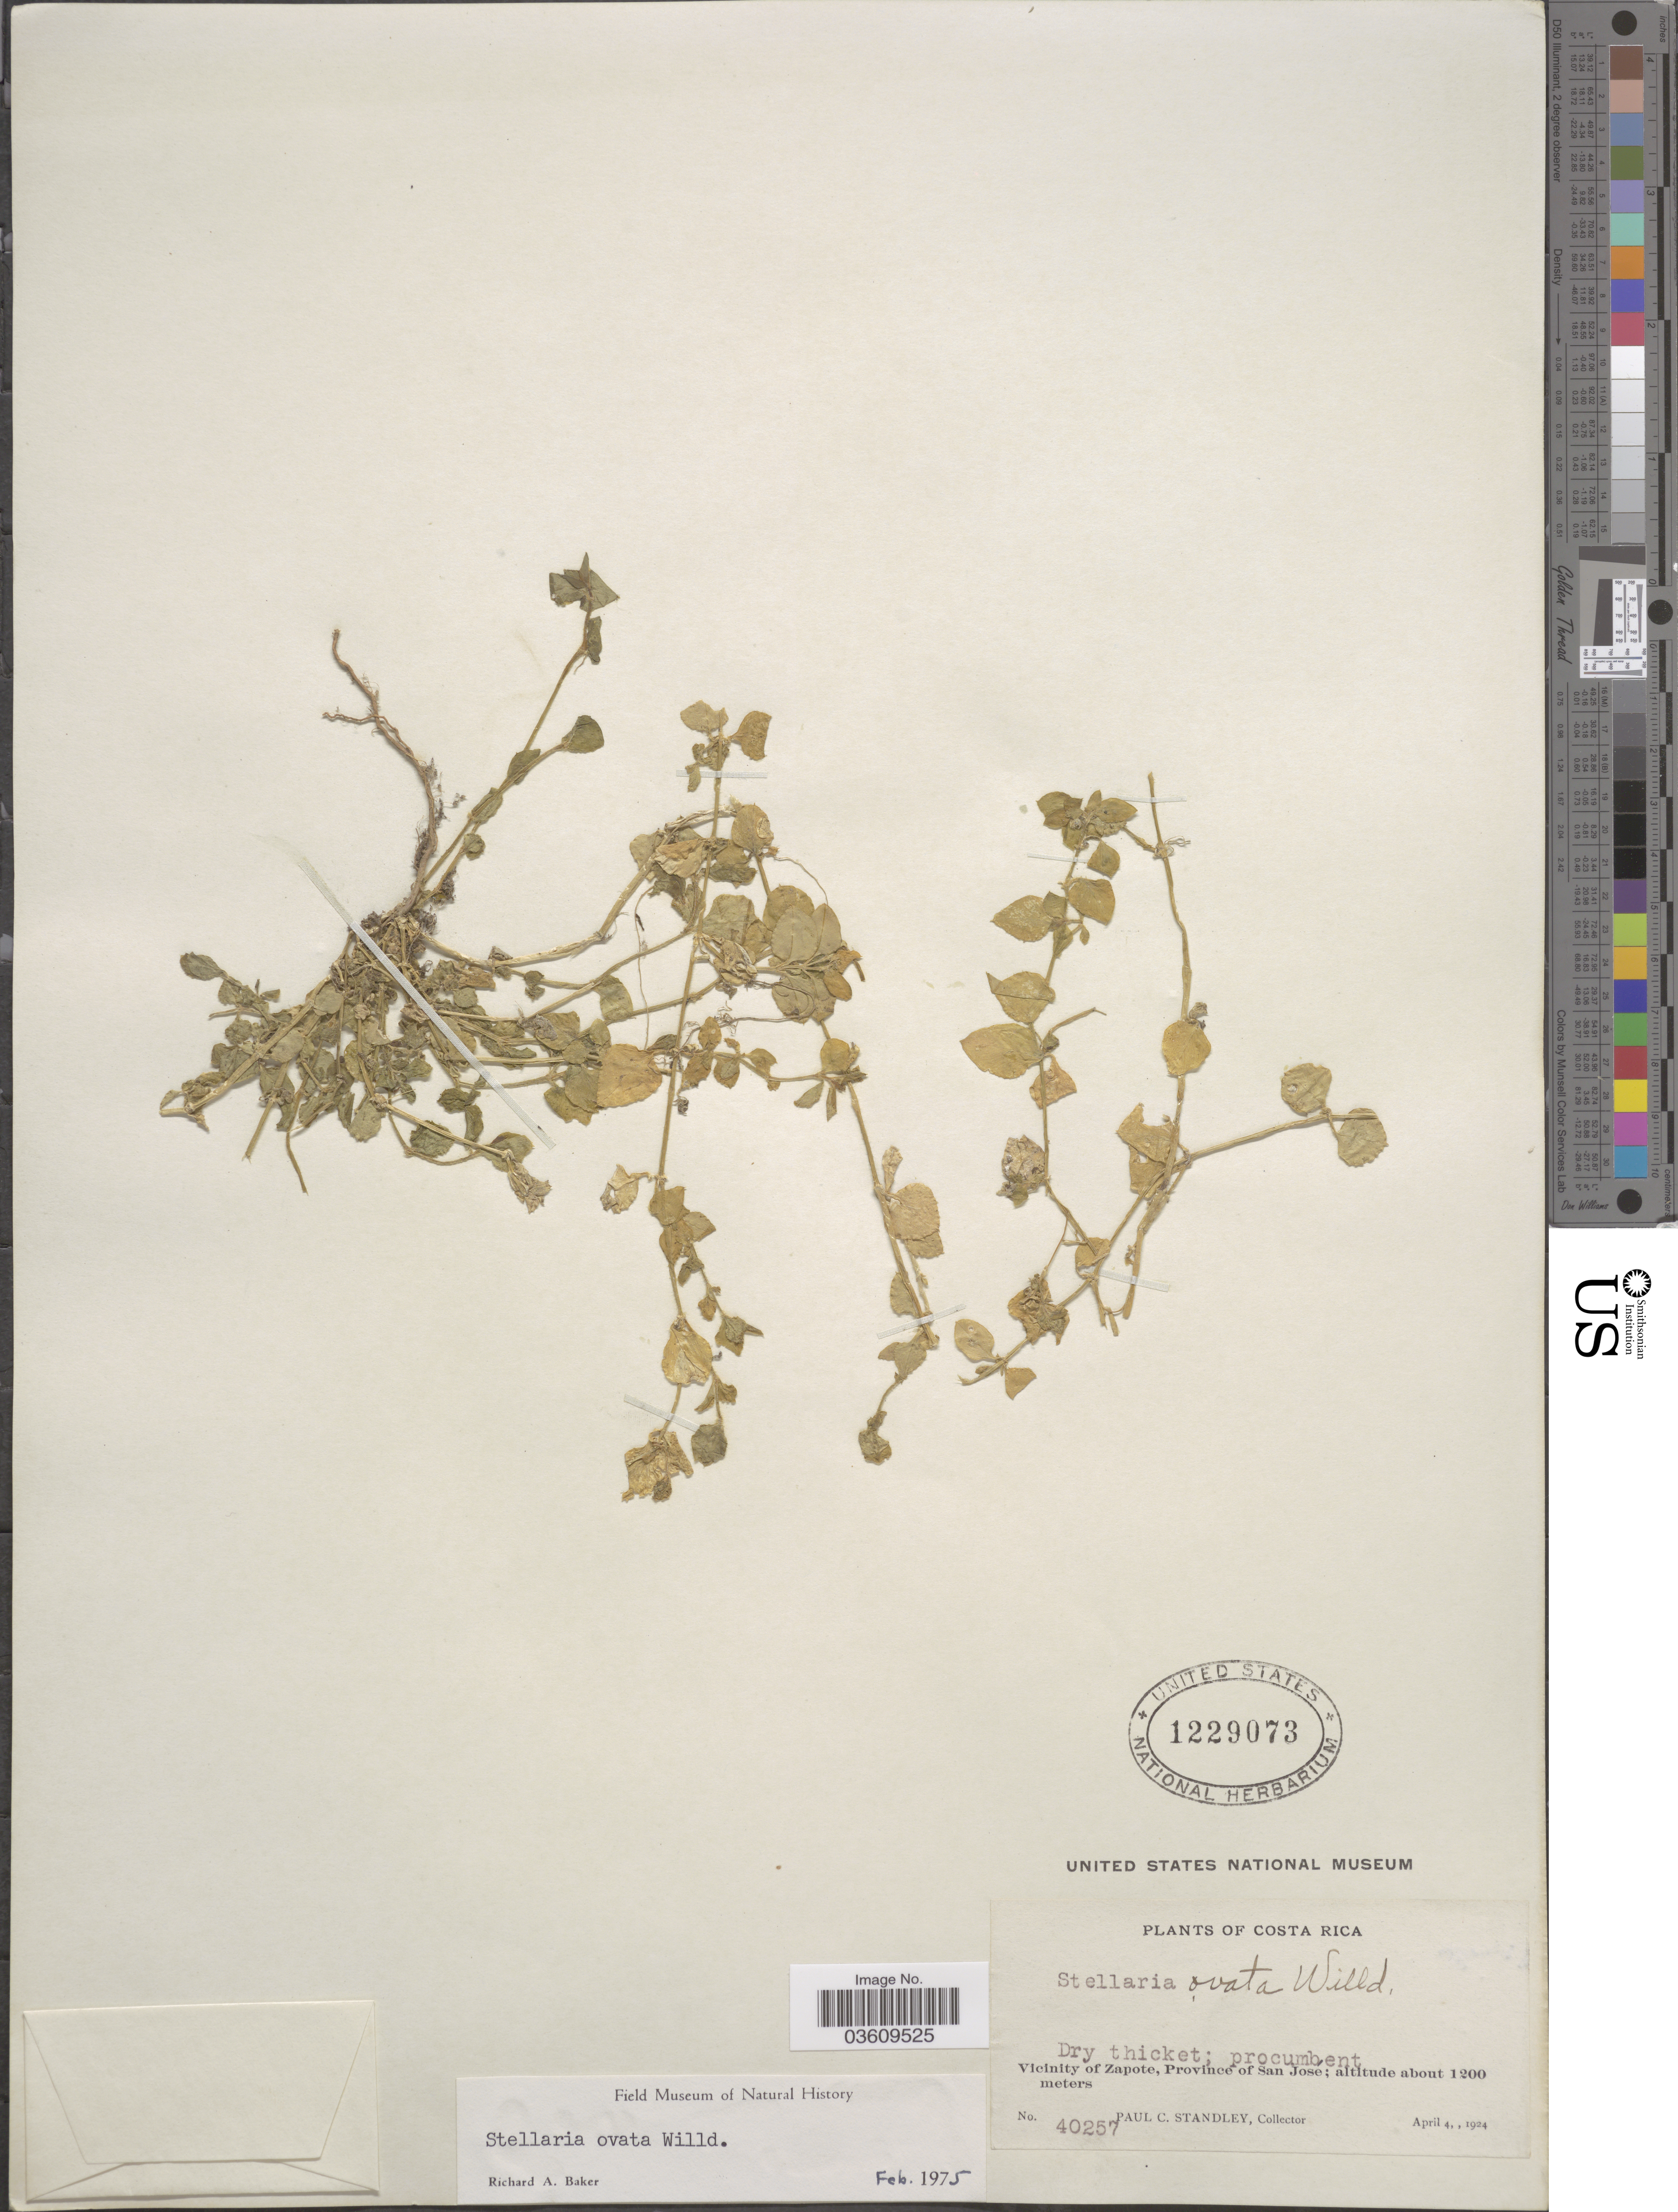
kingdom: Plantae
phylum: Tracheophyta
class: Magnoliopsida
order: Caryophyllales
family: Caryophyllaceae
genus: Stellaria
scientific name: Stellaria ovata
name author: Willd.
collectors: P. C. Standley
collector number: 40257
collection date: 1924-04-04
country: Costa Rica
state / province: San José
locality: Vicinity of Zapote.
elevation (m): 1200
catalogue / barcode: US 1229073